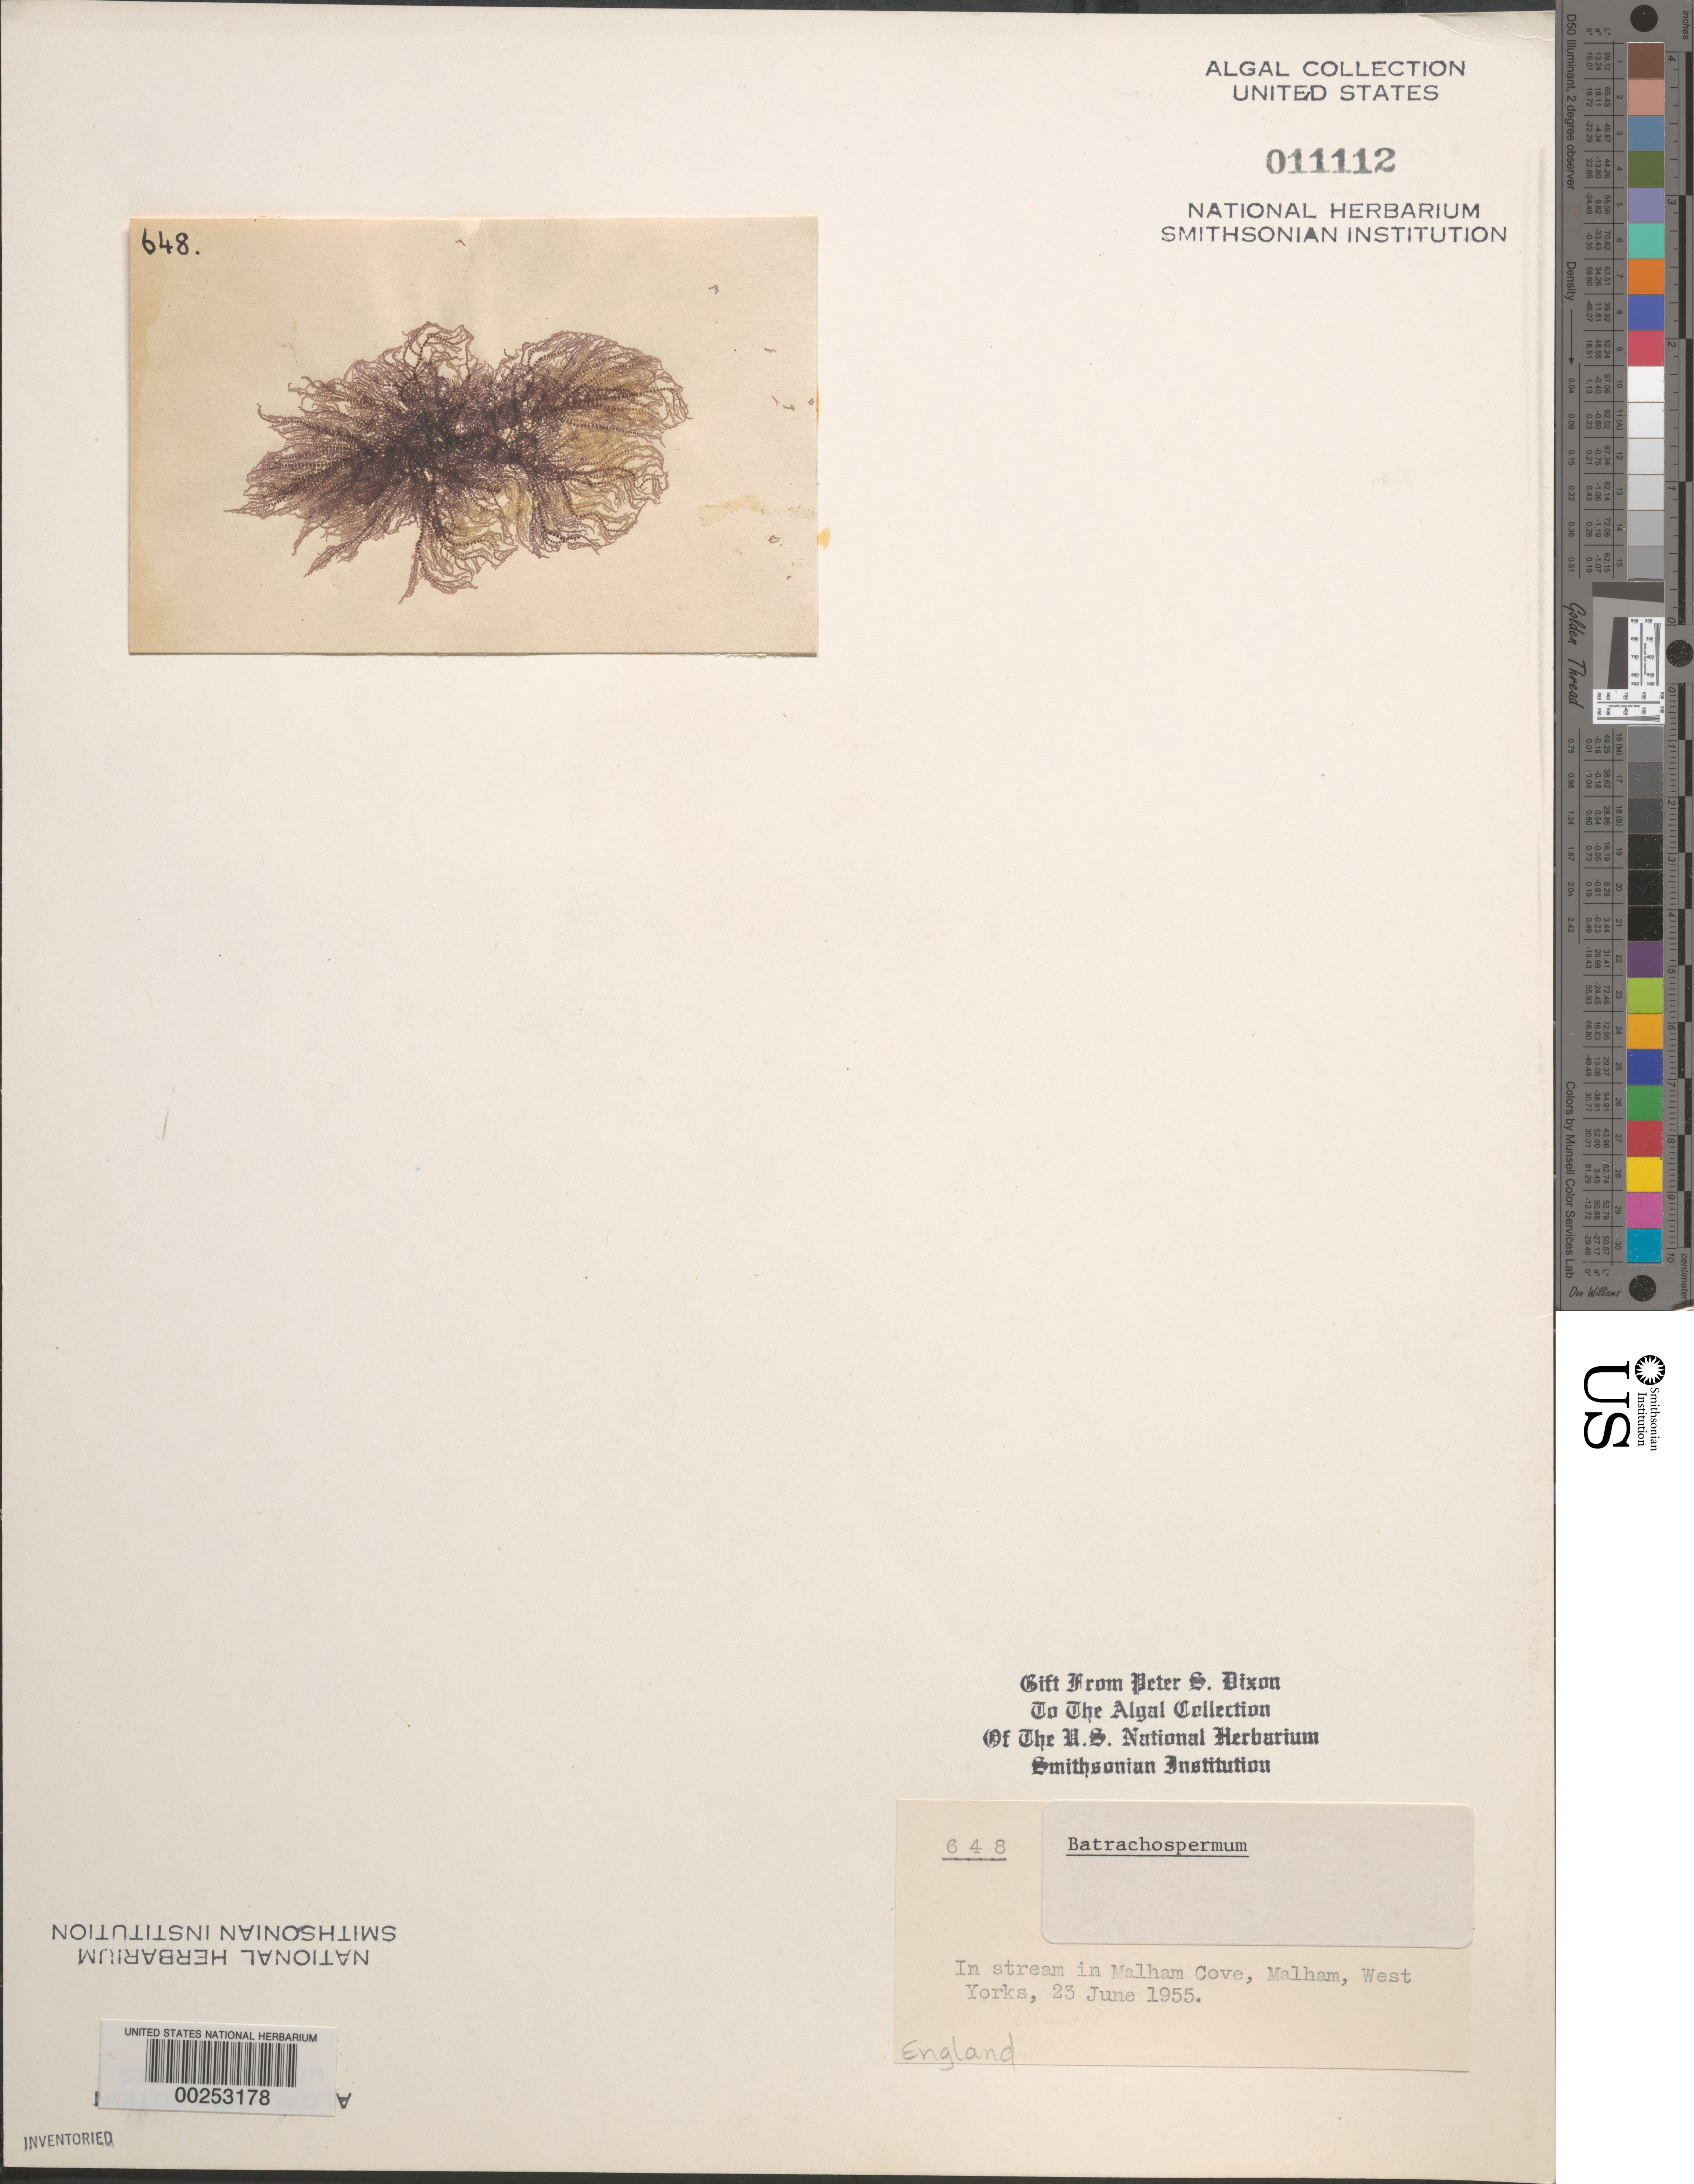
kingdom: Plantae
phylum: Rhodophyta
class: Florideophyceae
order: Batrachospermales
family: Batrachospermaceae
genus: Batrachospermum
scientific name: Batrachospermum sp.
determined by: Dixon, P. S.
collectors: P. S. Dixon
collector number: PSD 648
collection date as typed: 23 Jun 1955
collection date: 1955-06-23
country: United Kingdom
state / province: England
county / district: North Yorkshire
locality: Malham Cove, Malham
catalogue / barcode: US 11112